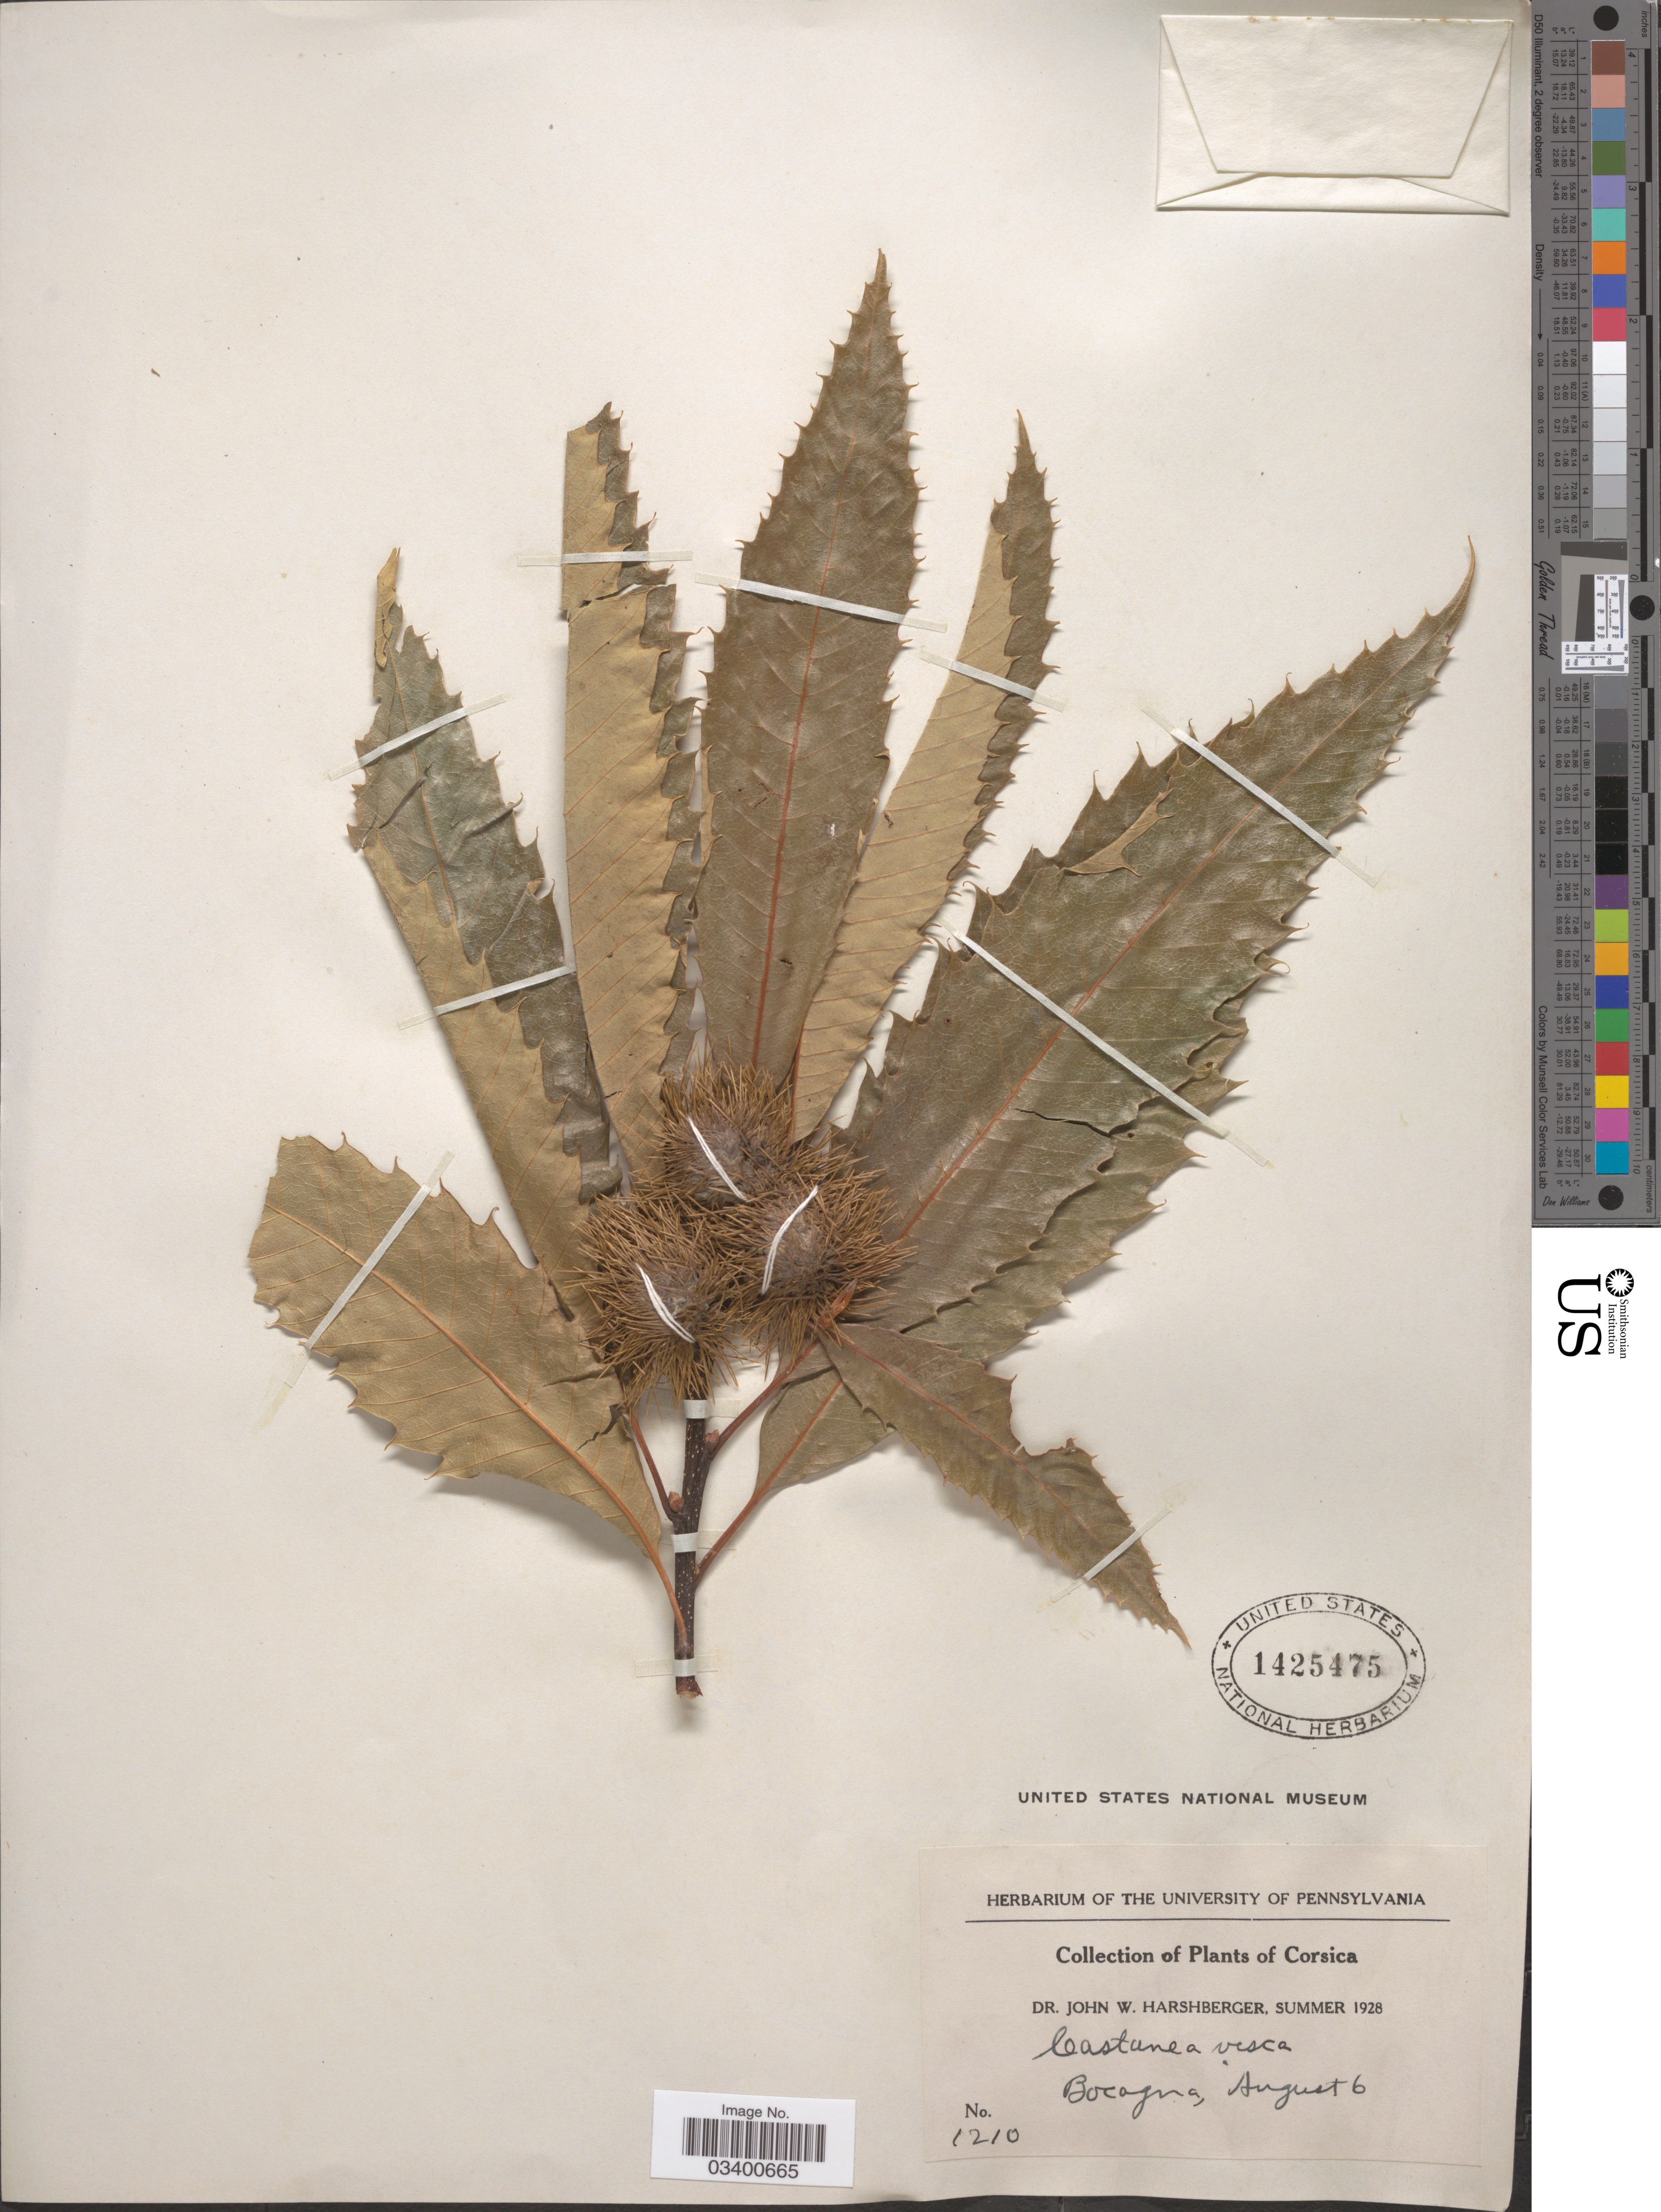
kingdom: Plantae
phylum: Tracheophyta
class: Magnoliopsida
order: Fagales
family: Fagaceae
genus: Castanea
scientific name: Castanea sativa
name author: Mill.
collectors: J. W. Harshberger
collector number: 1210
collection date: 1928-08-06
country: France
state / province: Corsica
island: Corse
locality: Bocagna.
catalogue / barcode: US 1425475